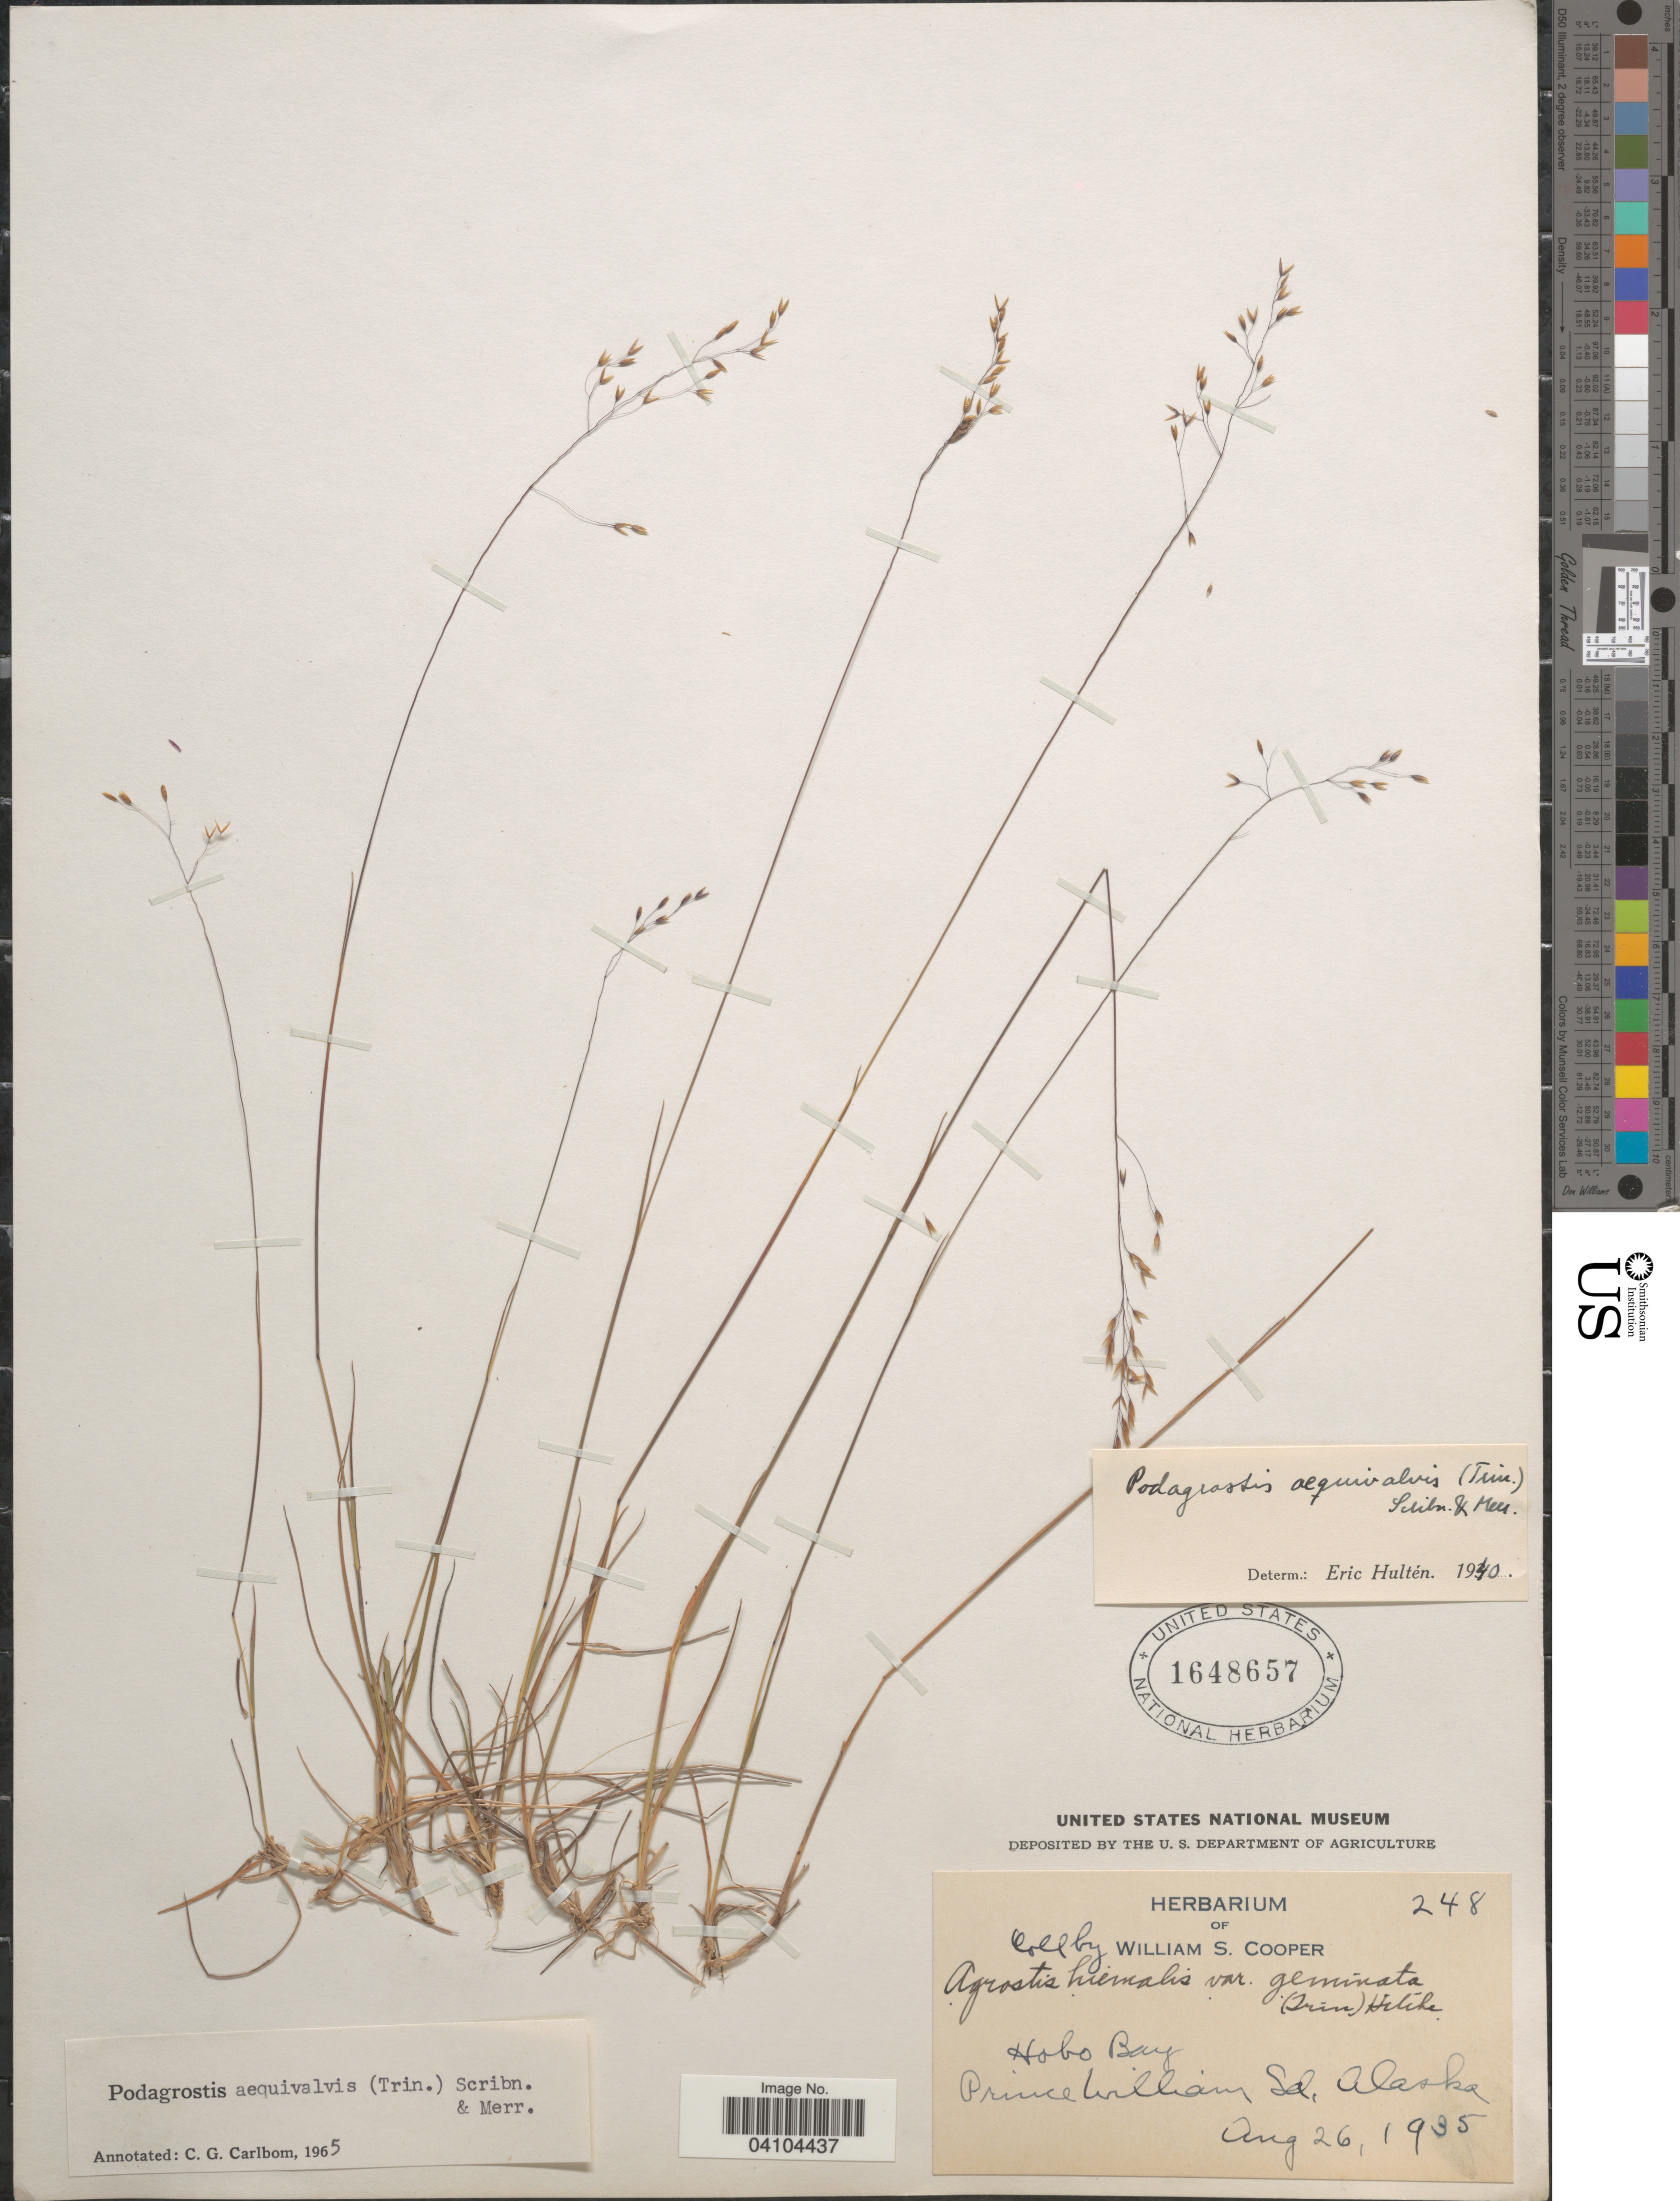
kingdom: Plantae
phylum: Tracheophyta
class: Liliopsida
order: Poales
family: Poaceae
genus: Podagrostis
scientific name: Podagrostis aequivalvis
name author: (Trin.) Scribn. & Merr.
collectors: W. Cooper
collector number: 248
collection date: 1935-08-26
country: United States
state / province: Alaska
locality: Hobo Bay. Prince William Sd.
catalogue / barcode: US 1648657